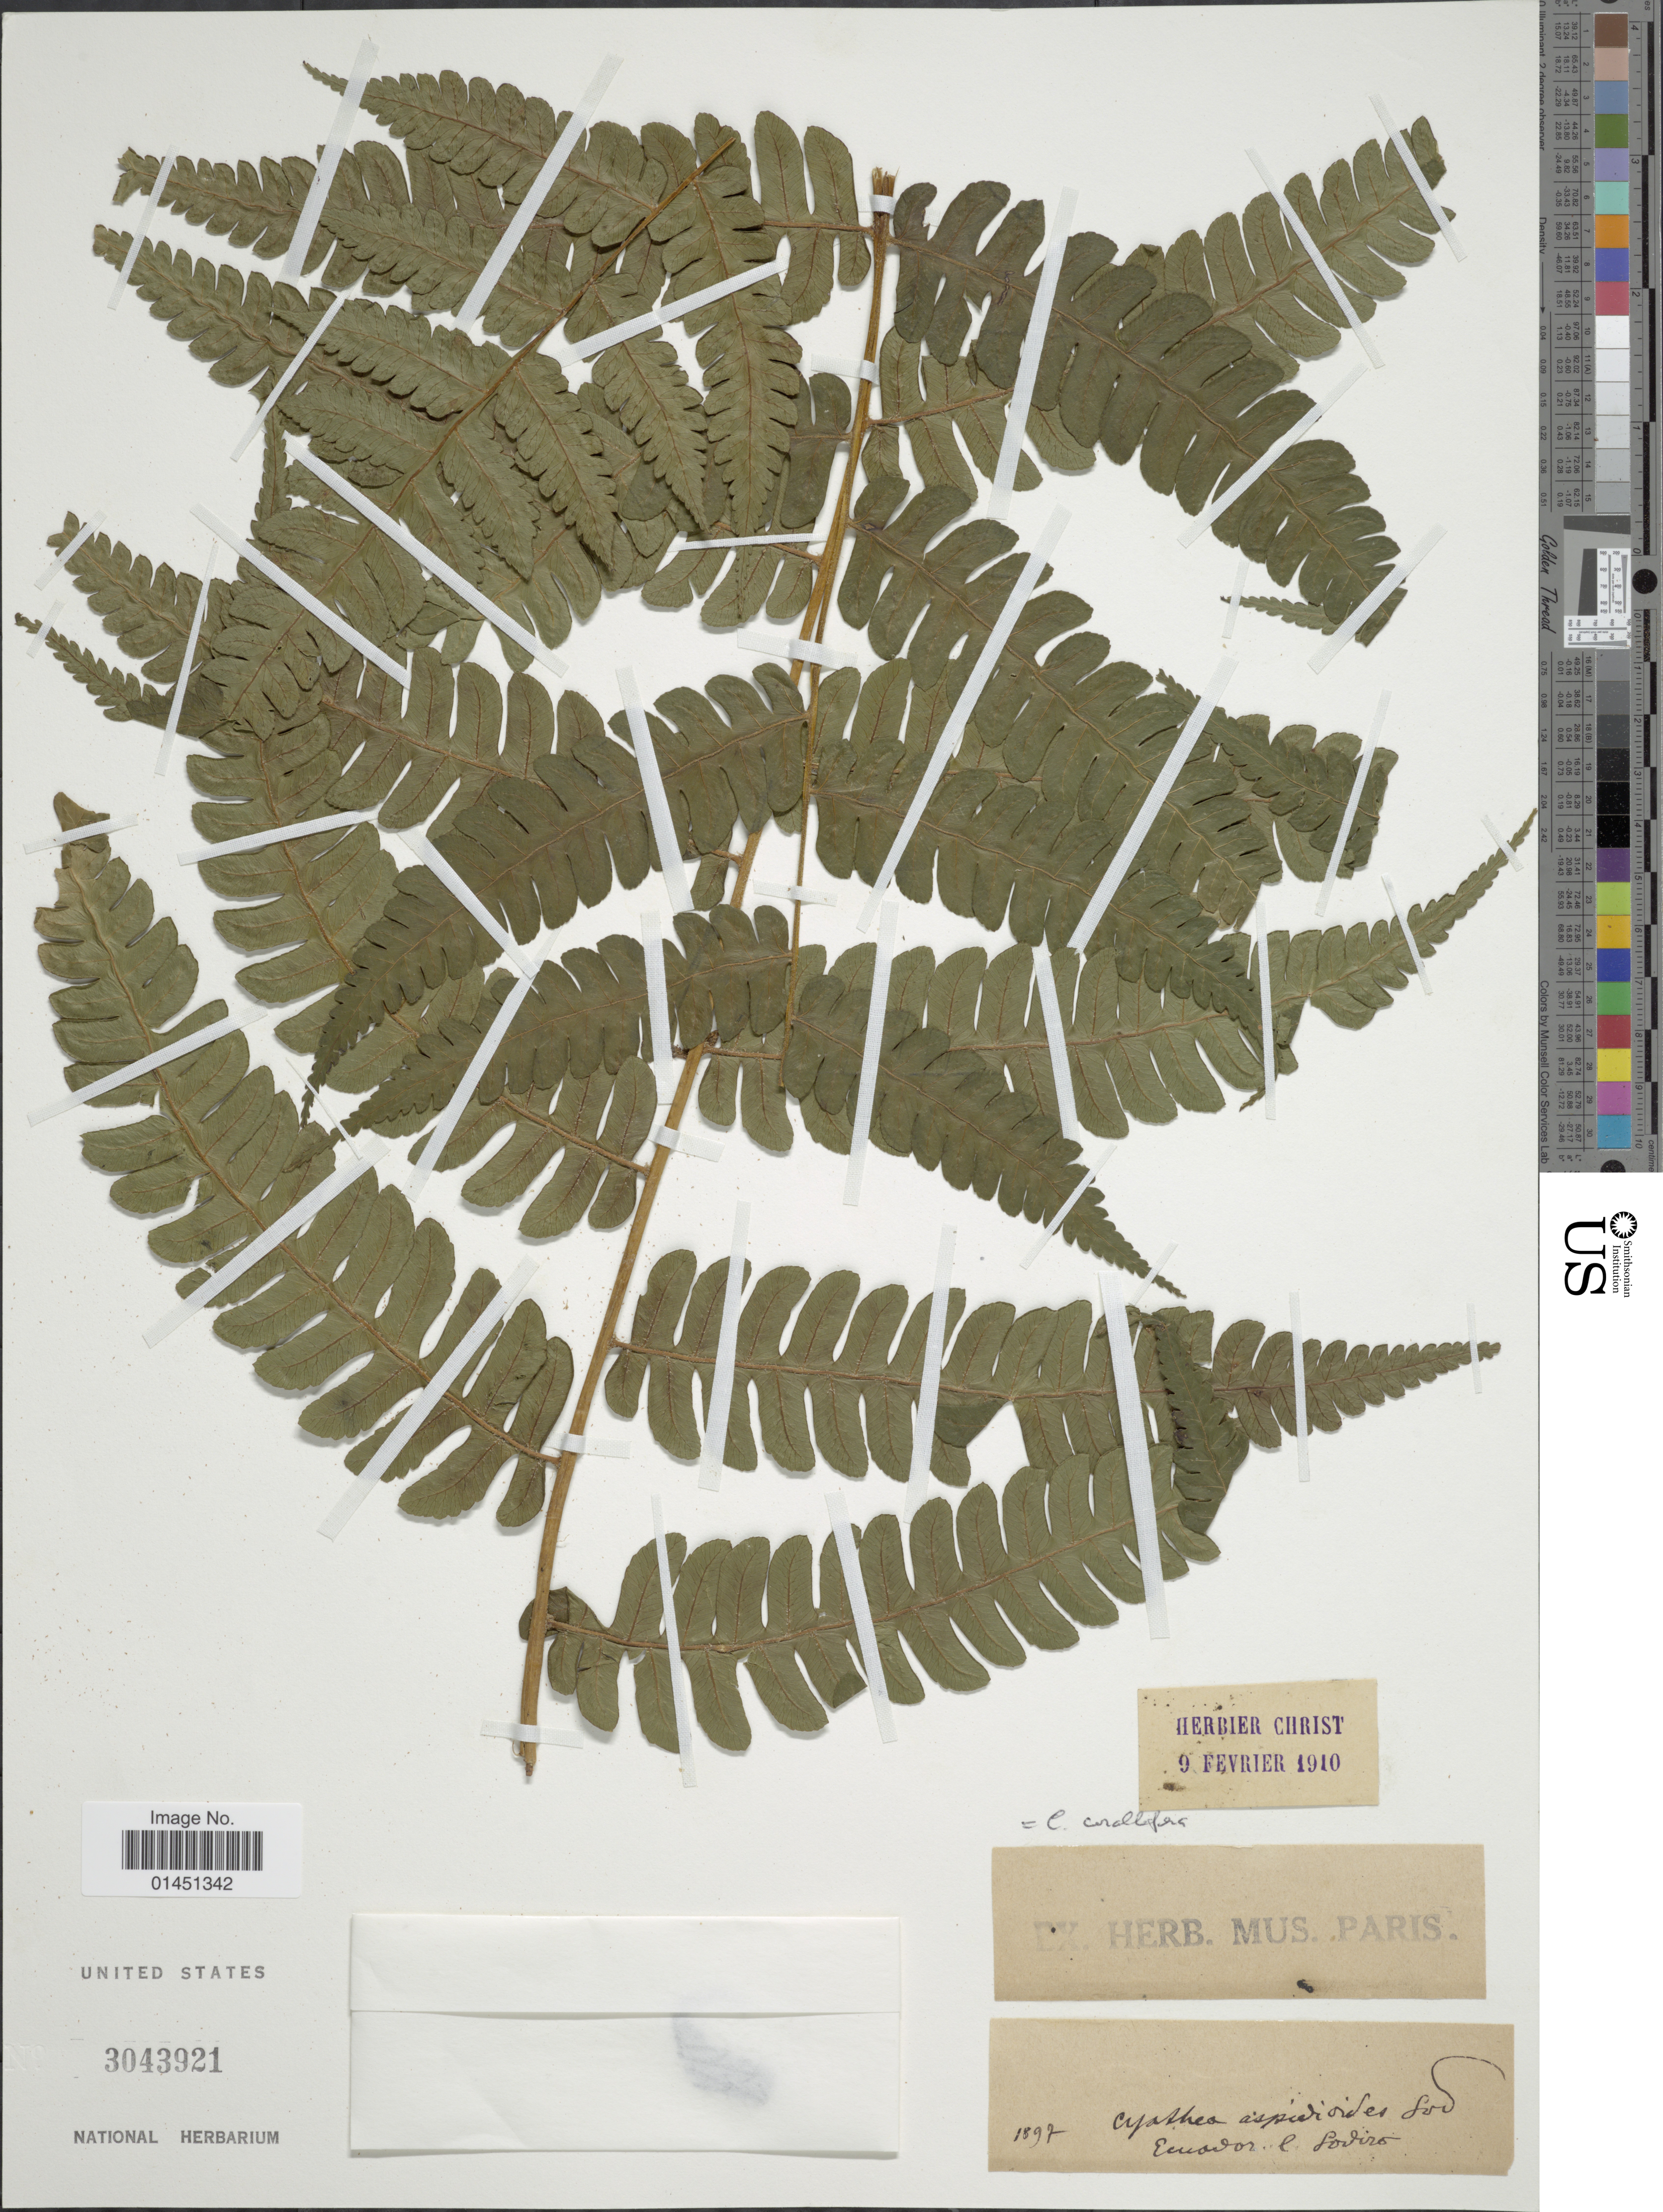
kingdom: Plantae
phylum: Tracheophyta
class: Polypodiopsida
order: Cyatheales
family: Cyatheaceae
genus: Cyathea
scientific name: Cyathea corallifera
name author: Sodiro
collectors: L. Sodiro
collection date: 1897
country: Ecuador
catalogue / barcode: US 3043921